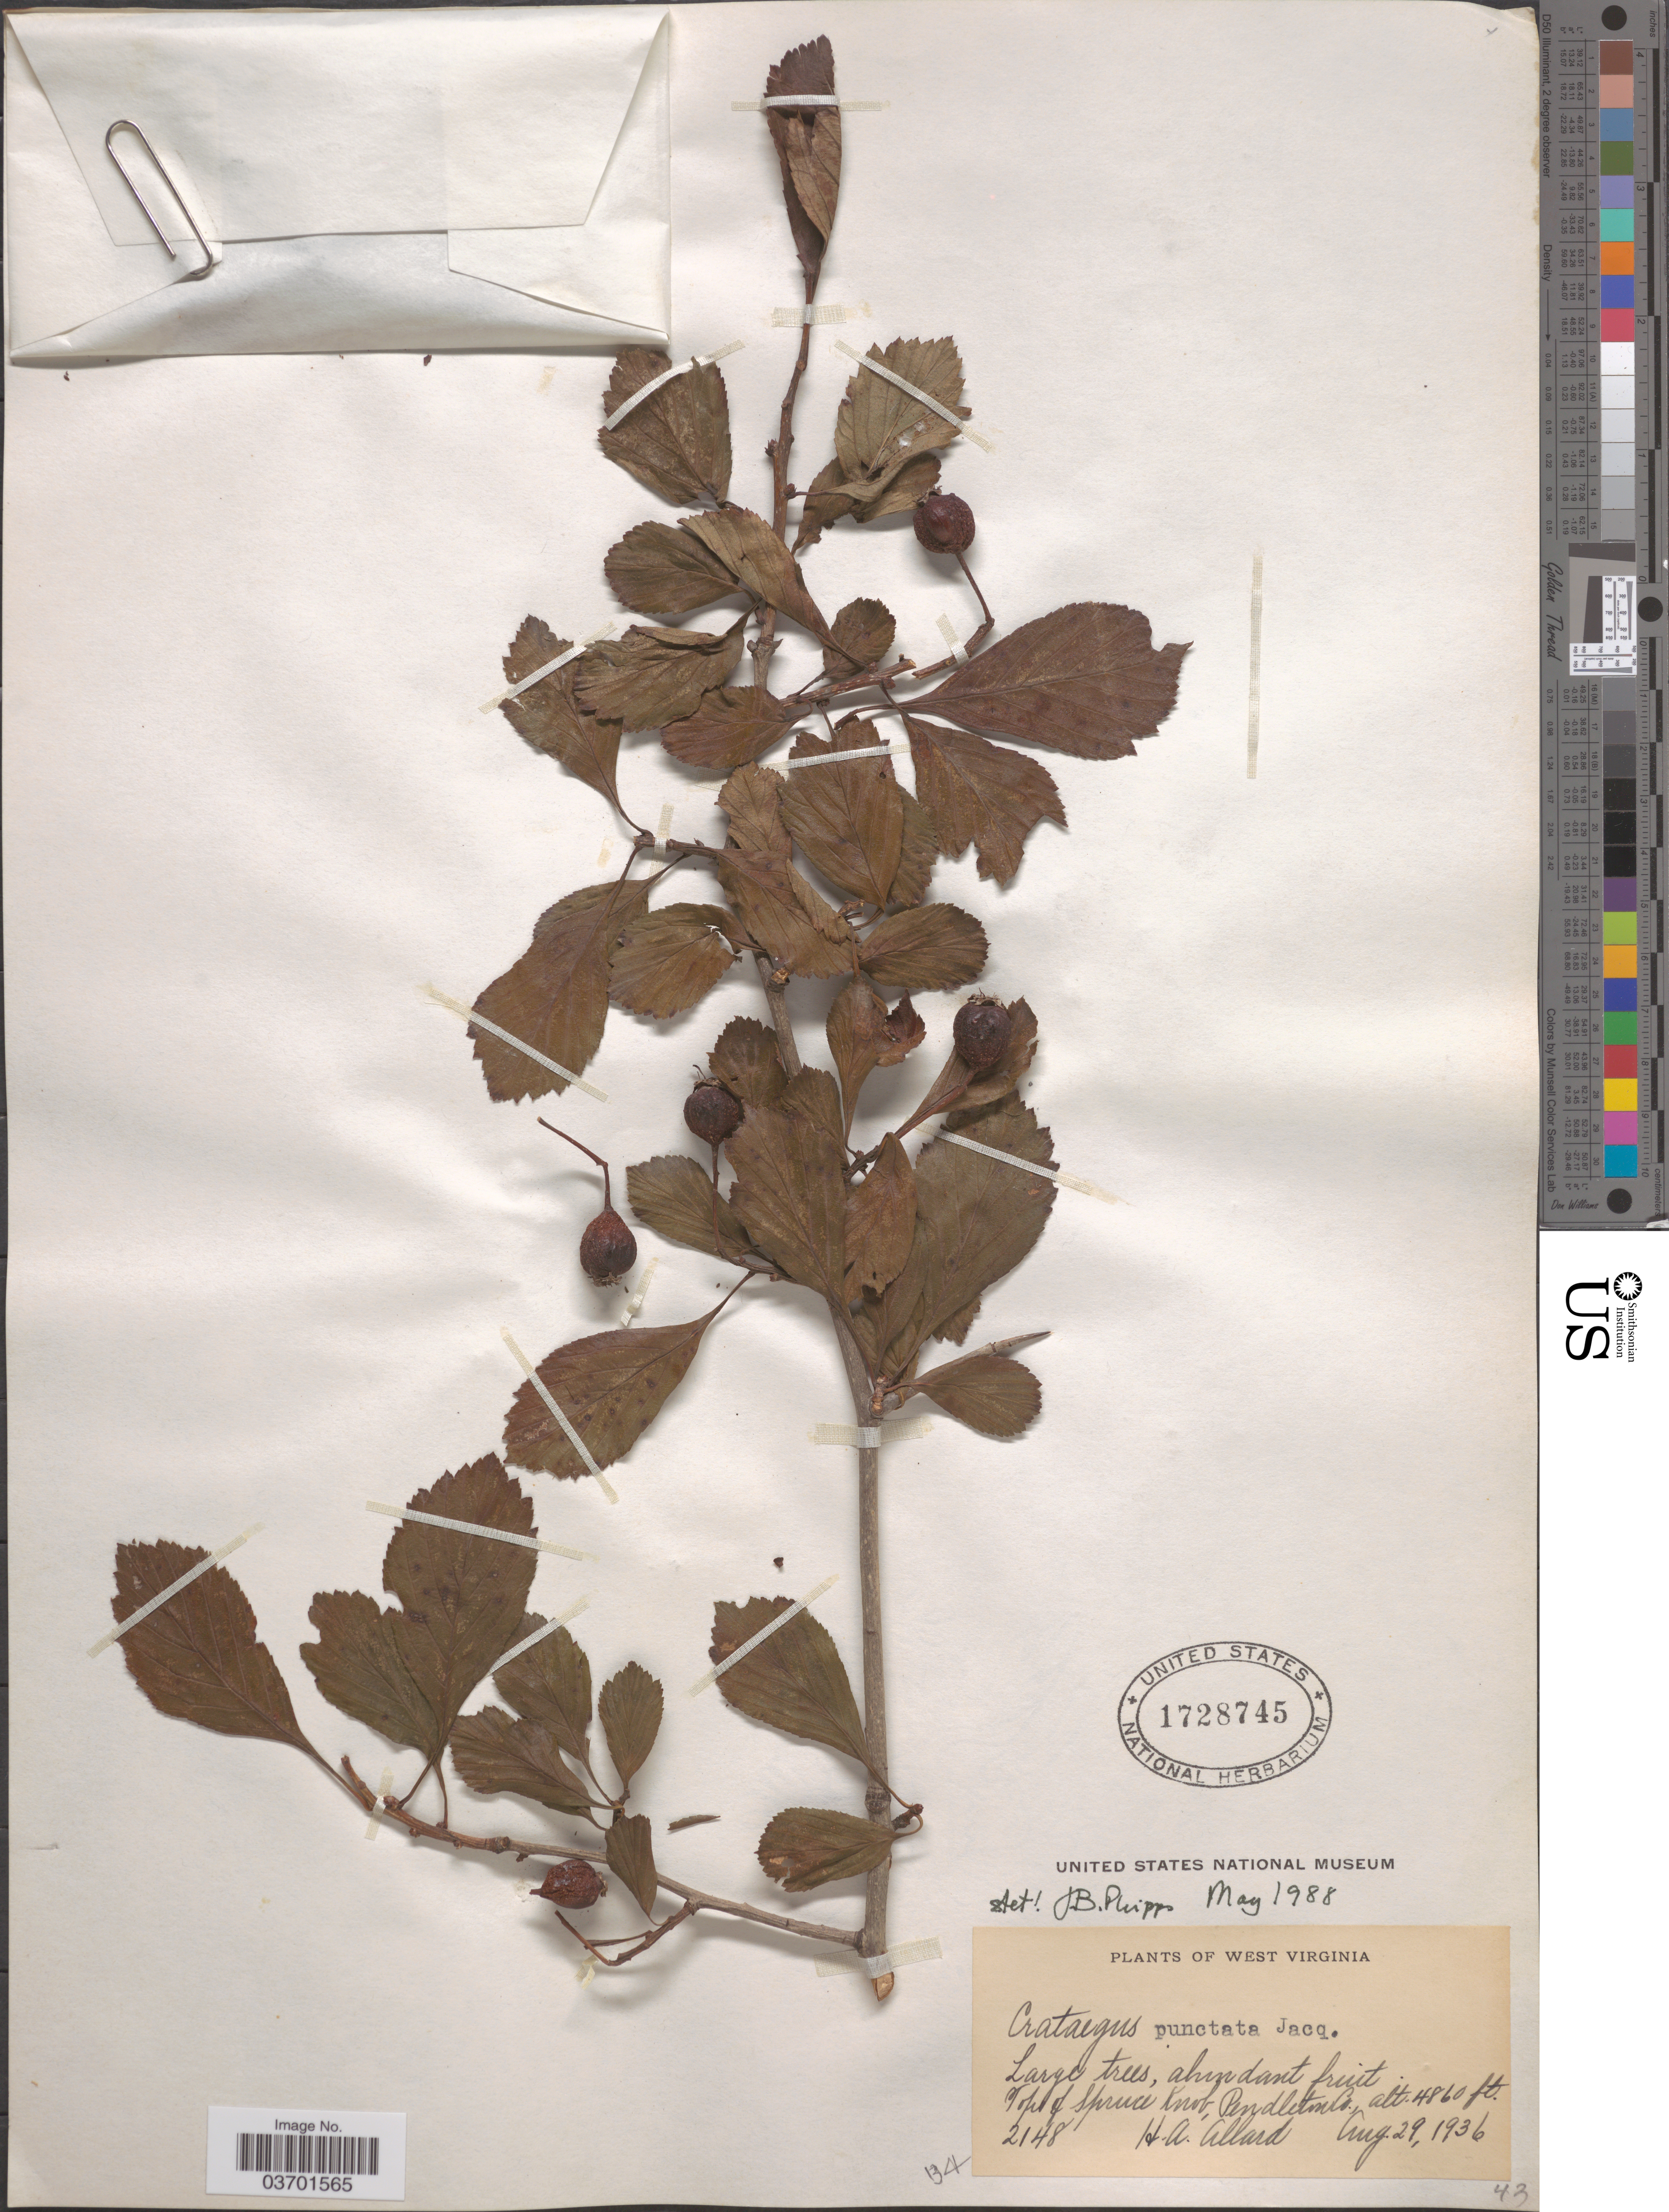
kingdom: Plantae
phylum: Tracheophyta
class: Magnoliopsida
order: Rosales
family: Rosaceae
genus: Crataegus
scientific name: Crataegus punctata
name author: Jacq.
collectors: H. A. Allard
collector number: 2148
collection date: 1936-08-29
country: United States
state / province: West Virginia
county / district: Pendleton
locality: Top of spruce Knob, Pendleton Co.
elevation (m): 1481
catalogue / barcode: US 1728745